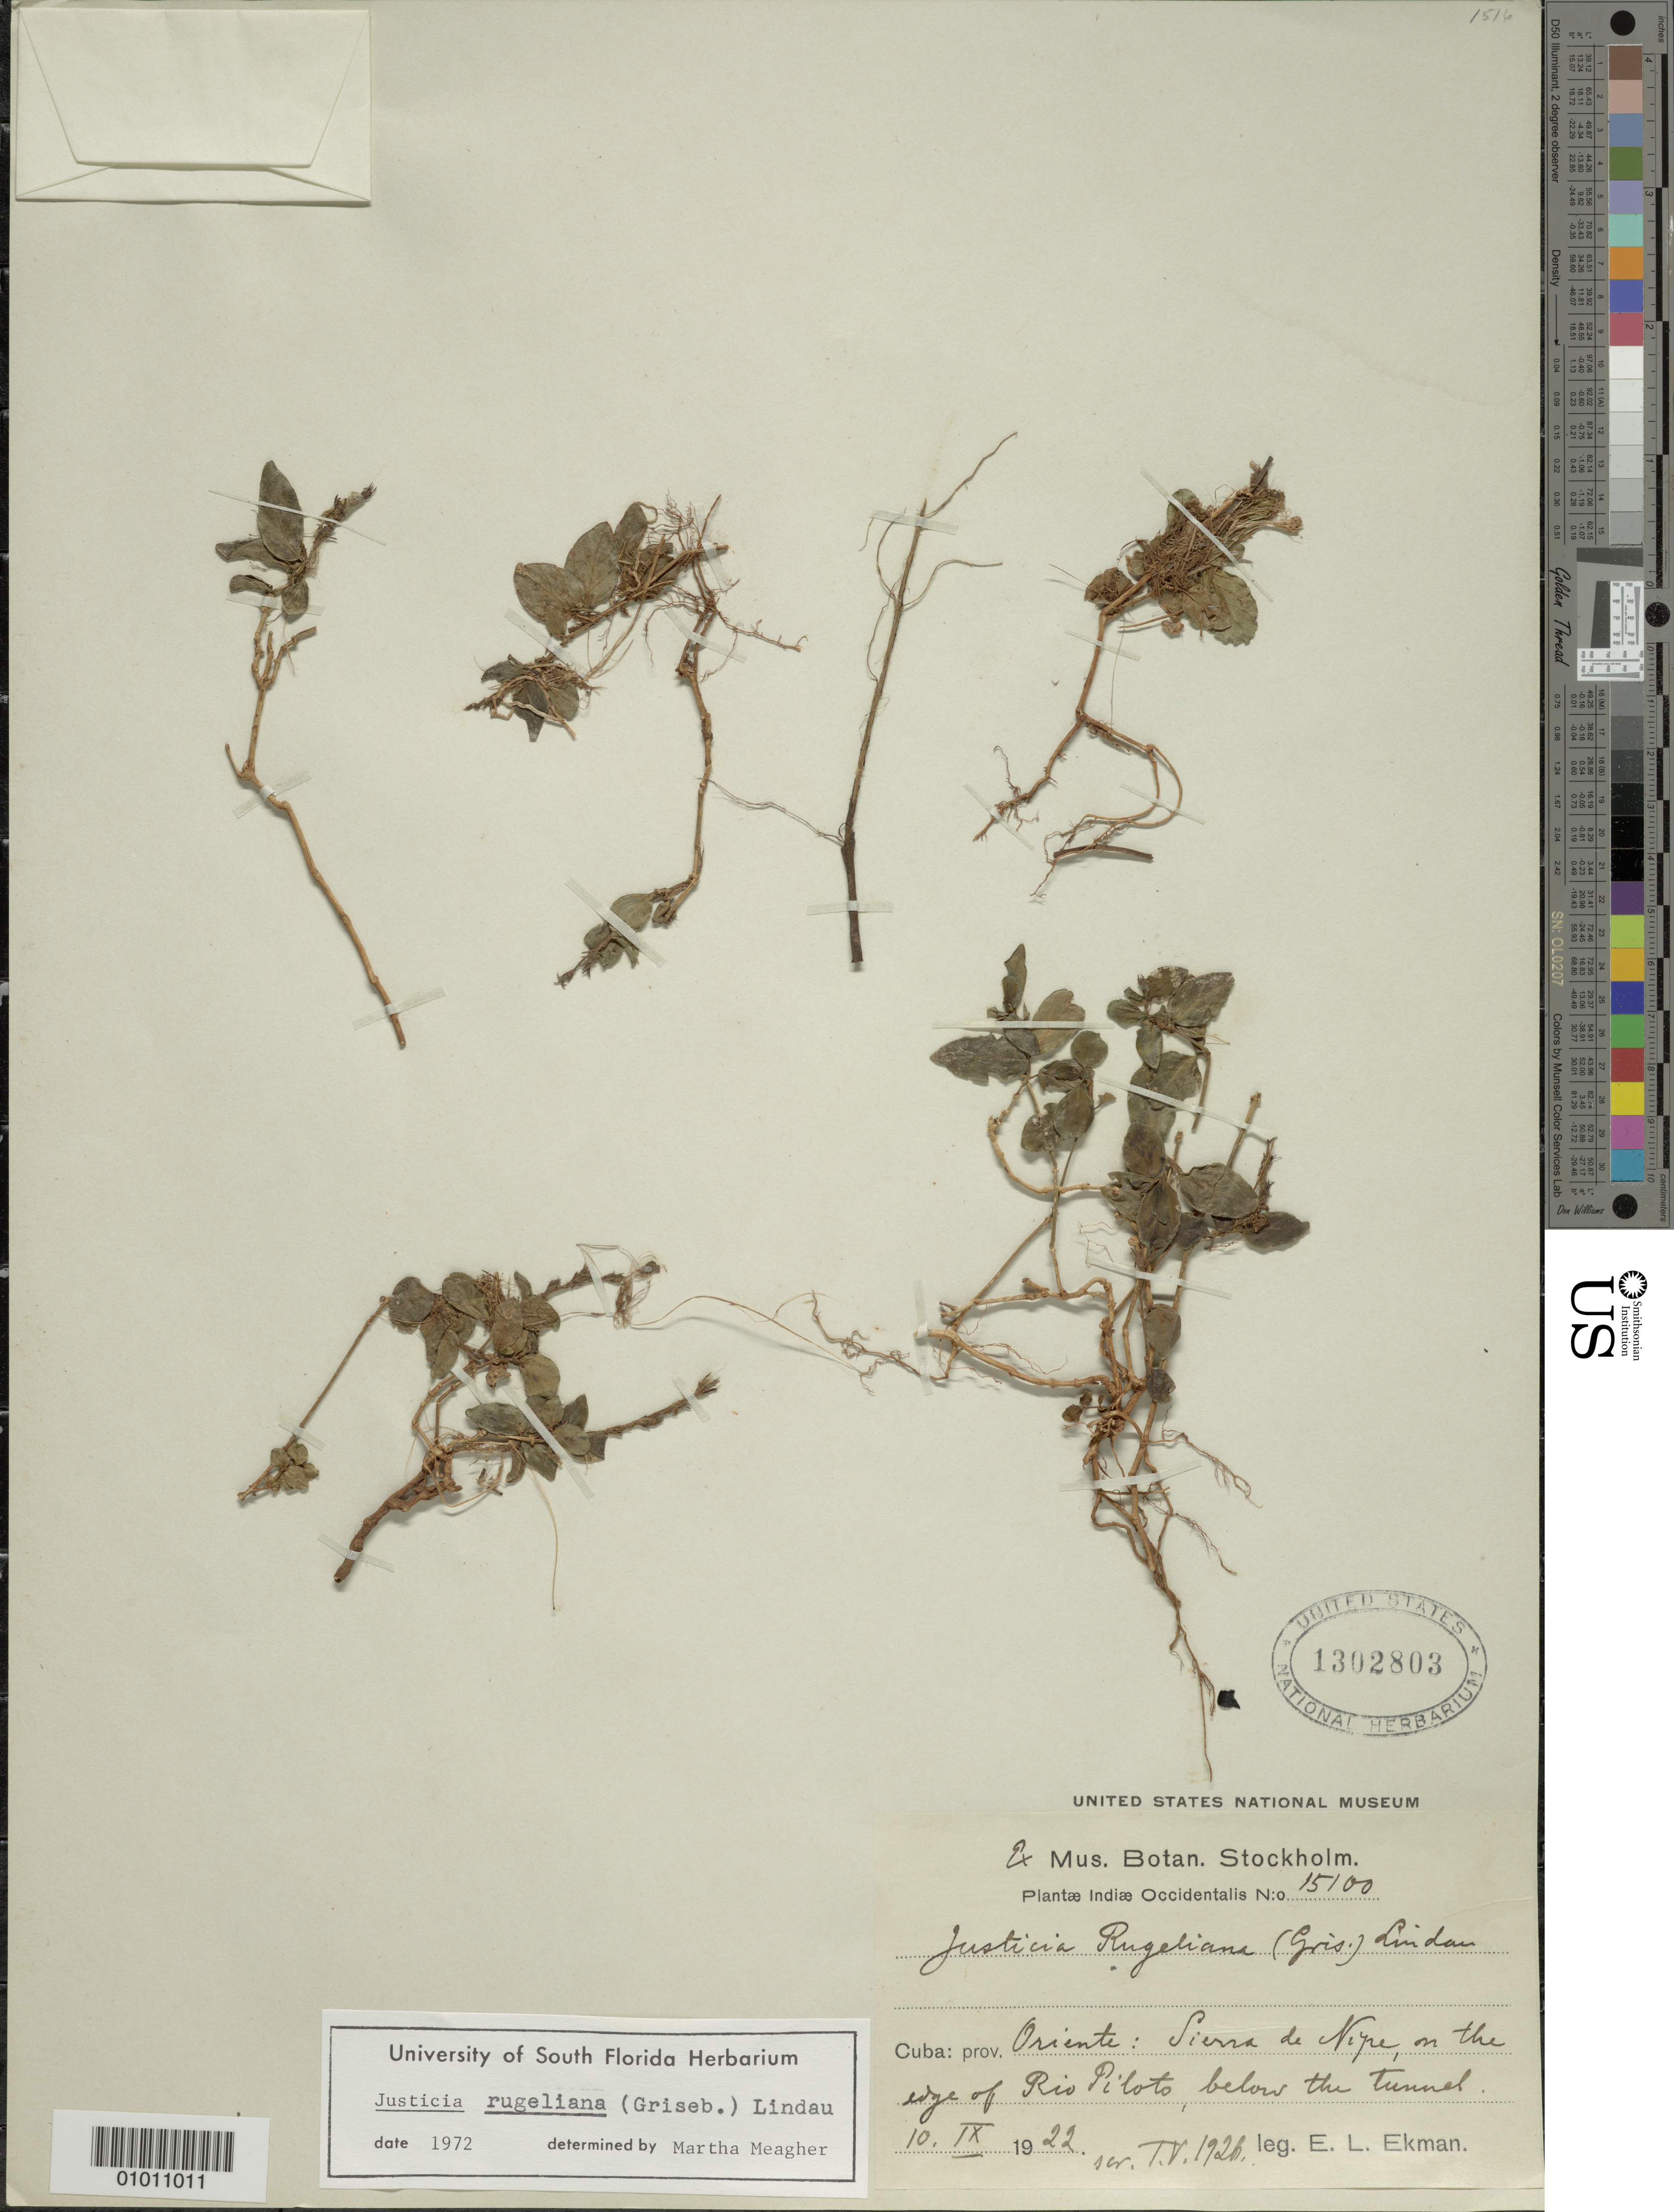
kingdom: Plantae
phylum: Tracheophyta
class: Magnoliopsida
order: Lamiales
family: Acanthaceae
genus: Justicia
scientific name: Justicia rugeliana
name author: (Griseb.) Lindau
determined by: Meagher, M.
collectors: E. L. Ekman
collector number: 15100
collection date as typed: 10 Sep 1922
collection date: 1922-09-10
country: Cuba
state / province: Holguín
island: Cuba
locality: Sierra de Nipe, edge of Río Piloto, below the tunnel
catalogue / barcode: US 1302803